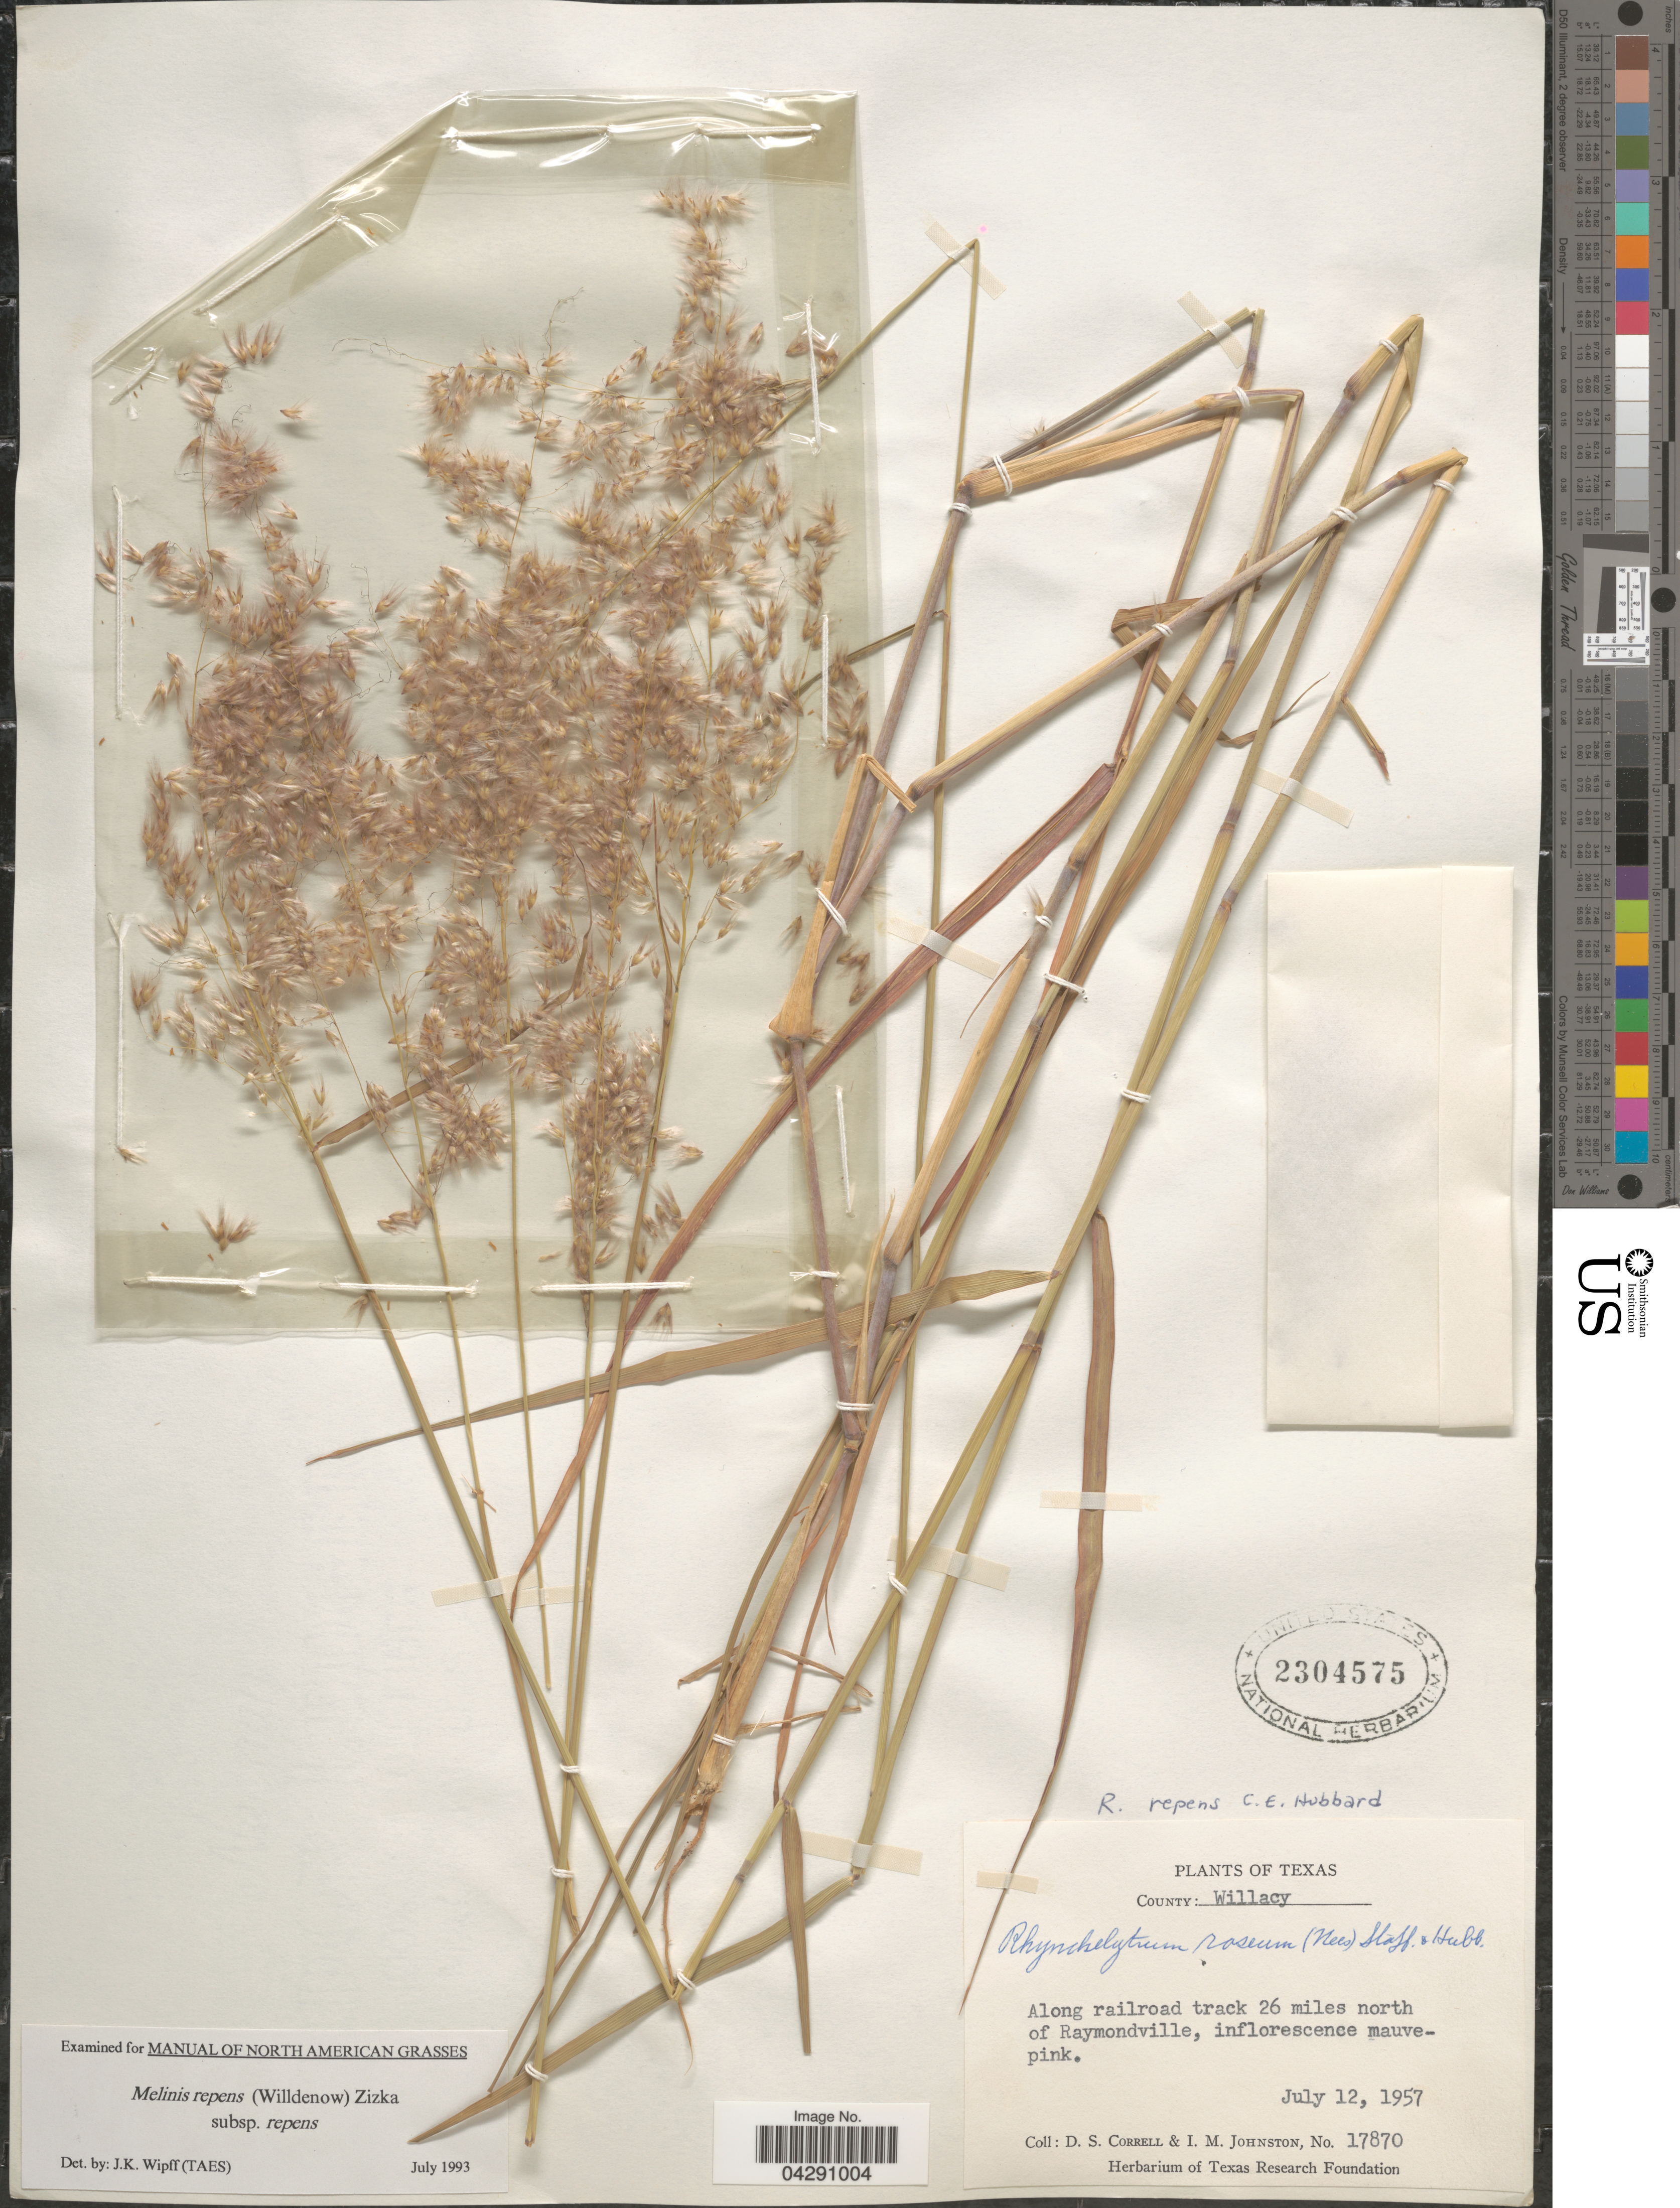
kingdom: Plantae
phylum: Tracheophyta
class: Liliopsida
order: Poales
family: Poaceae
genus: Melinis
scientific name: Melinis repens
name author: (Willd.) Zizka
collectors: D. S. Correll & I.M. Johnston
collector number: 17870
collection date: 1957-07-12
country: United States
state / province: Texas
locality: County: Willacy. Along railroad track 26 miles north of Raymondville.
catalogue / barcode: US 2304575